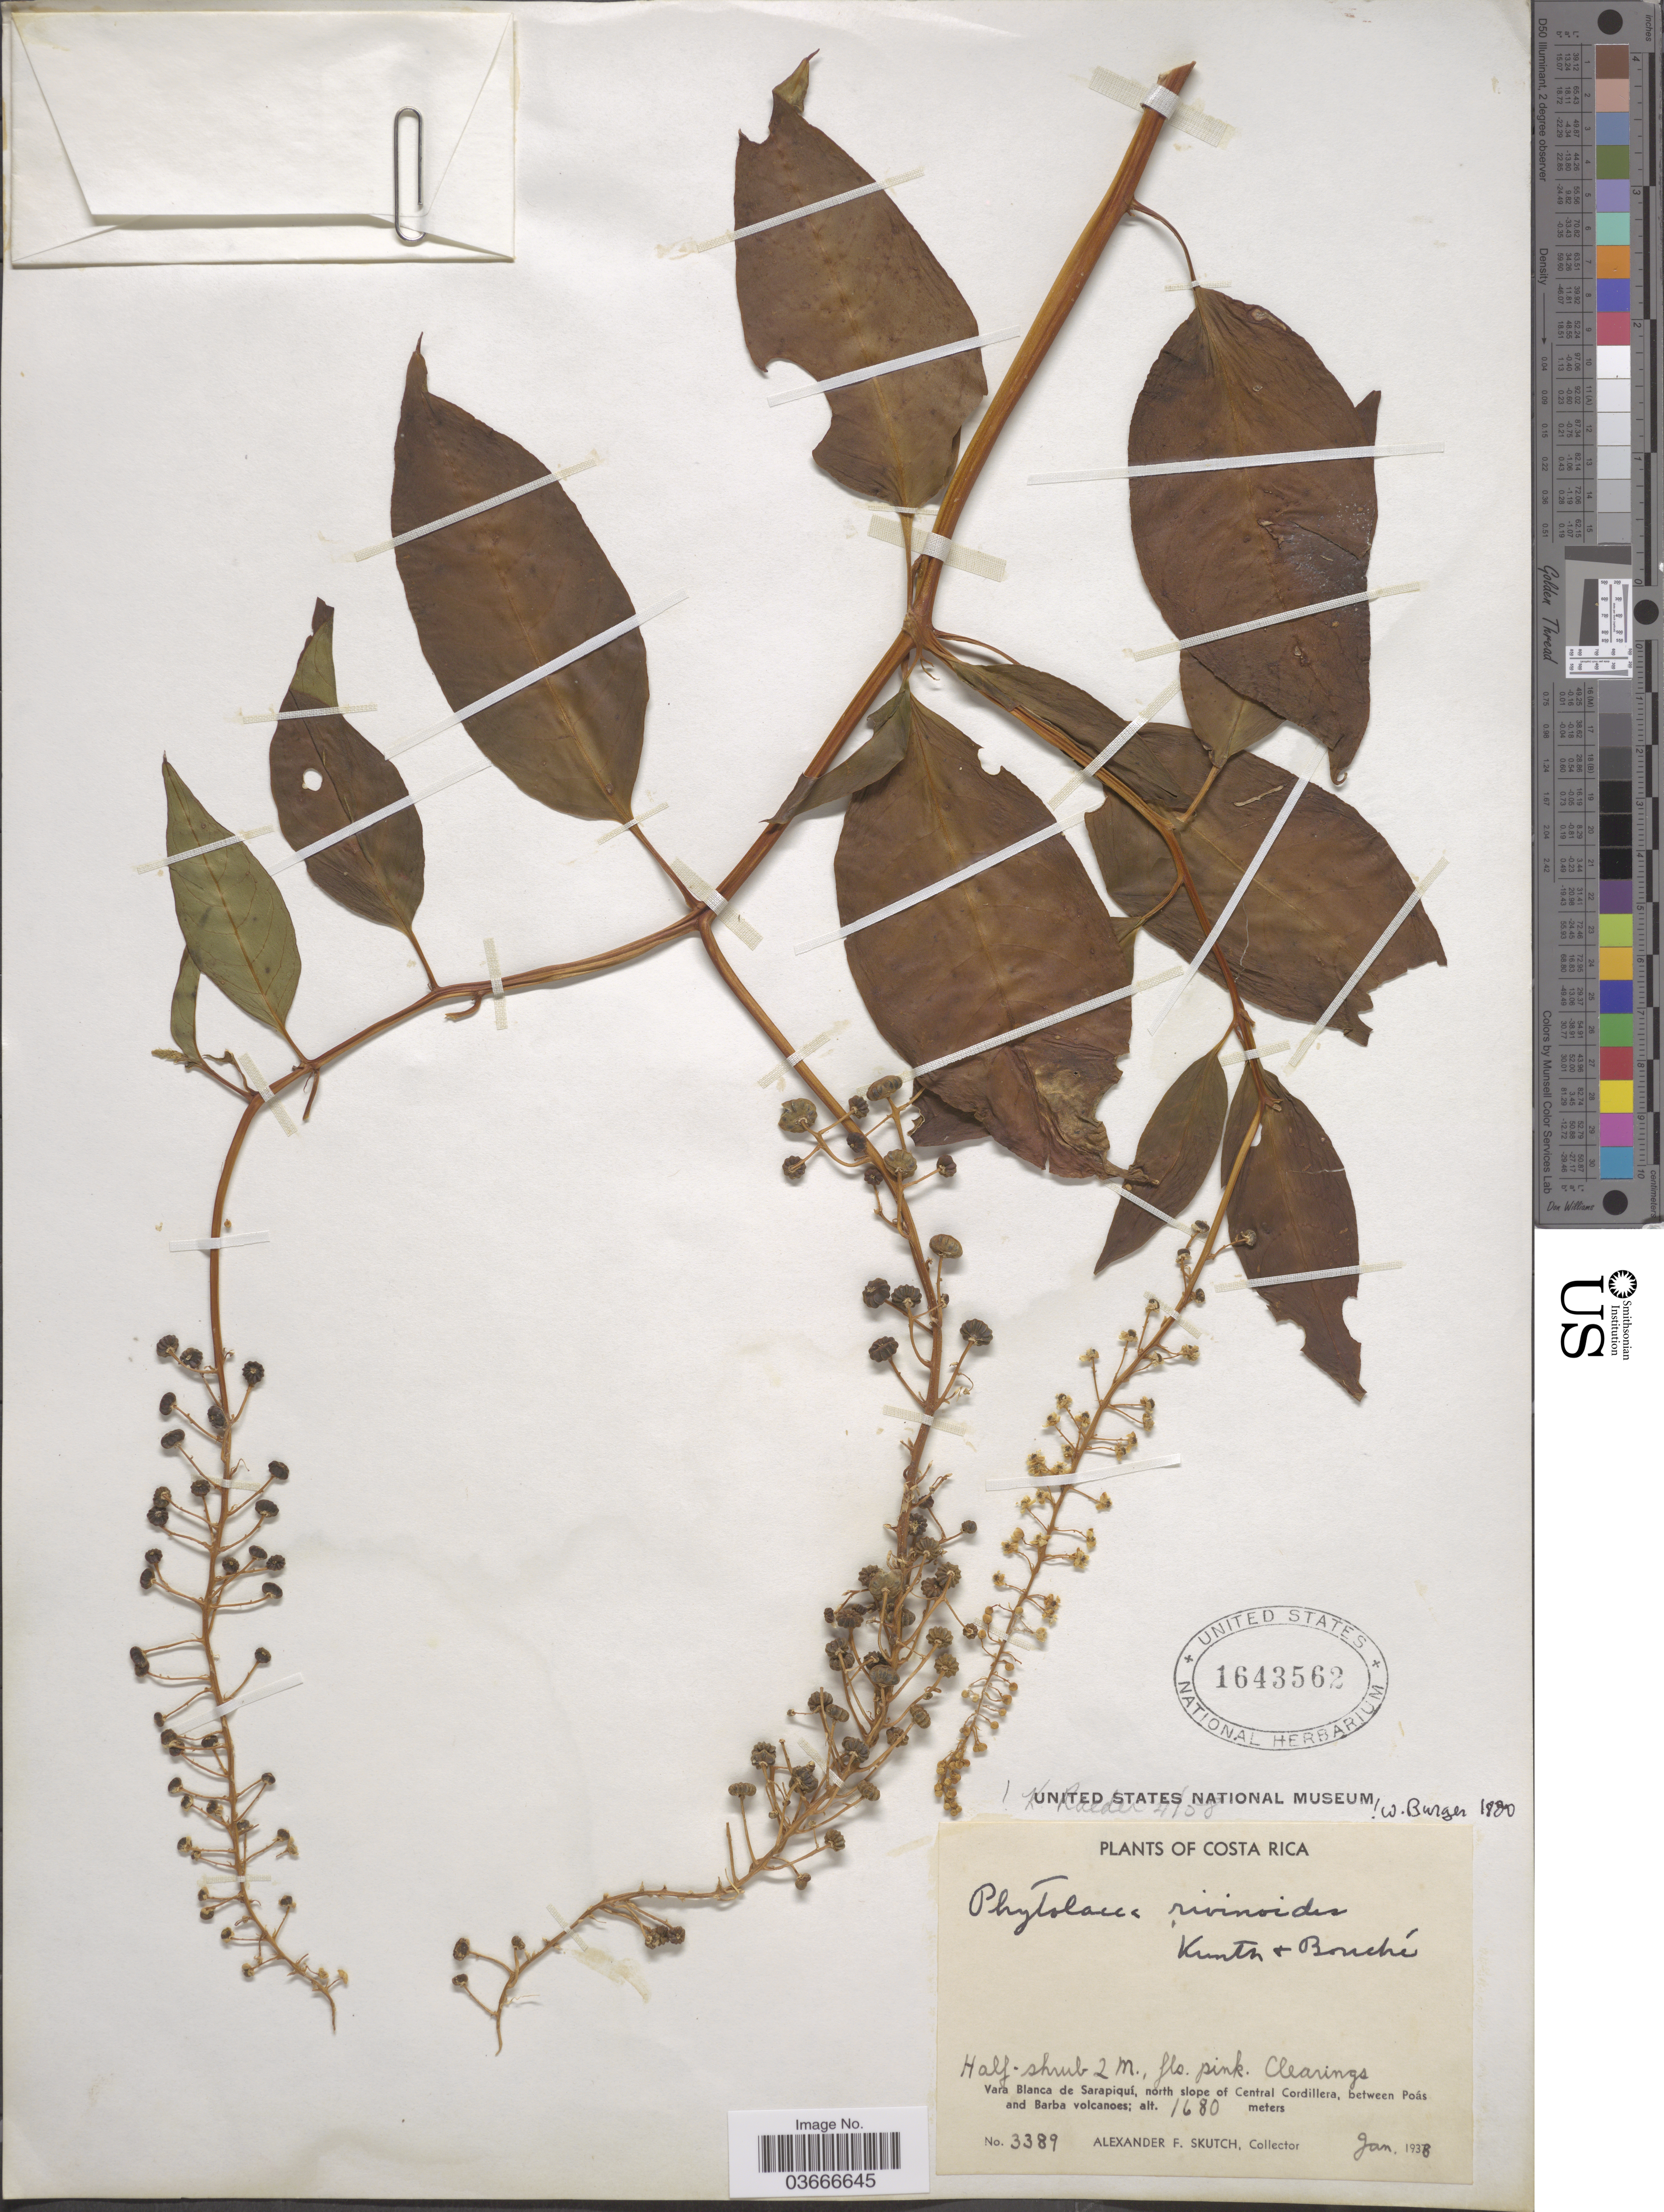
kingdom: Plantae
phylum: Tracheophyta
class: Magnoliopsida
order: Caryophyllales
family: Phytolaccaceae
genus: Phytolacca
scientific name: Phytolacca rivinoides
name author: Kunth & C.D. Bouché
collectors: A. F. Skutch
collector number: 3389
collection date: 1938-01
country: Costa Rica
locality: Vara Blanca de Sarapiquí, north slope of Central Cordillera, between Poás and Barba volcanoes.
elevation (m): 1680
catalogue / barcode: US 1643562